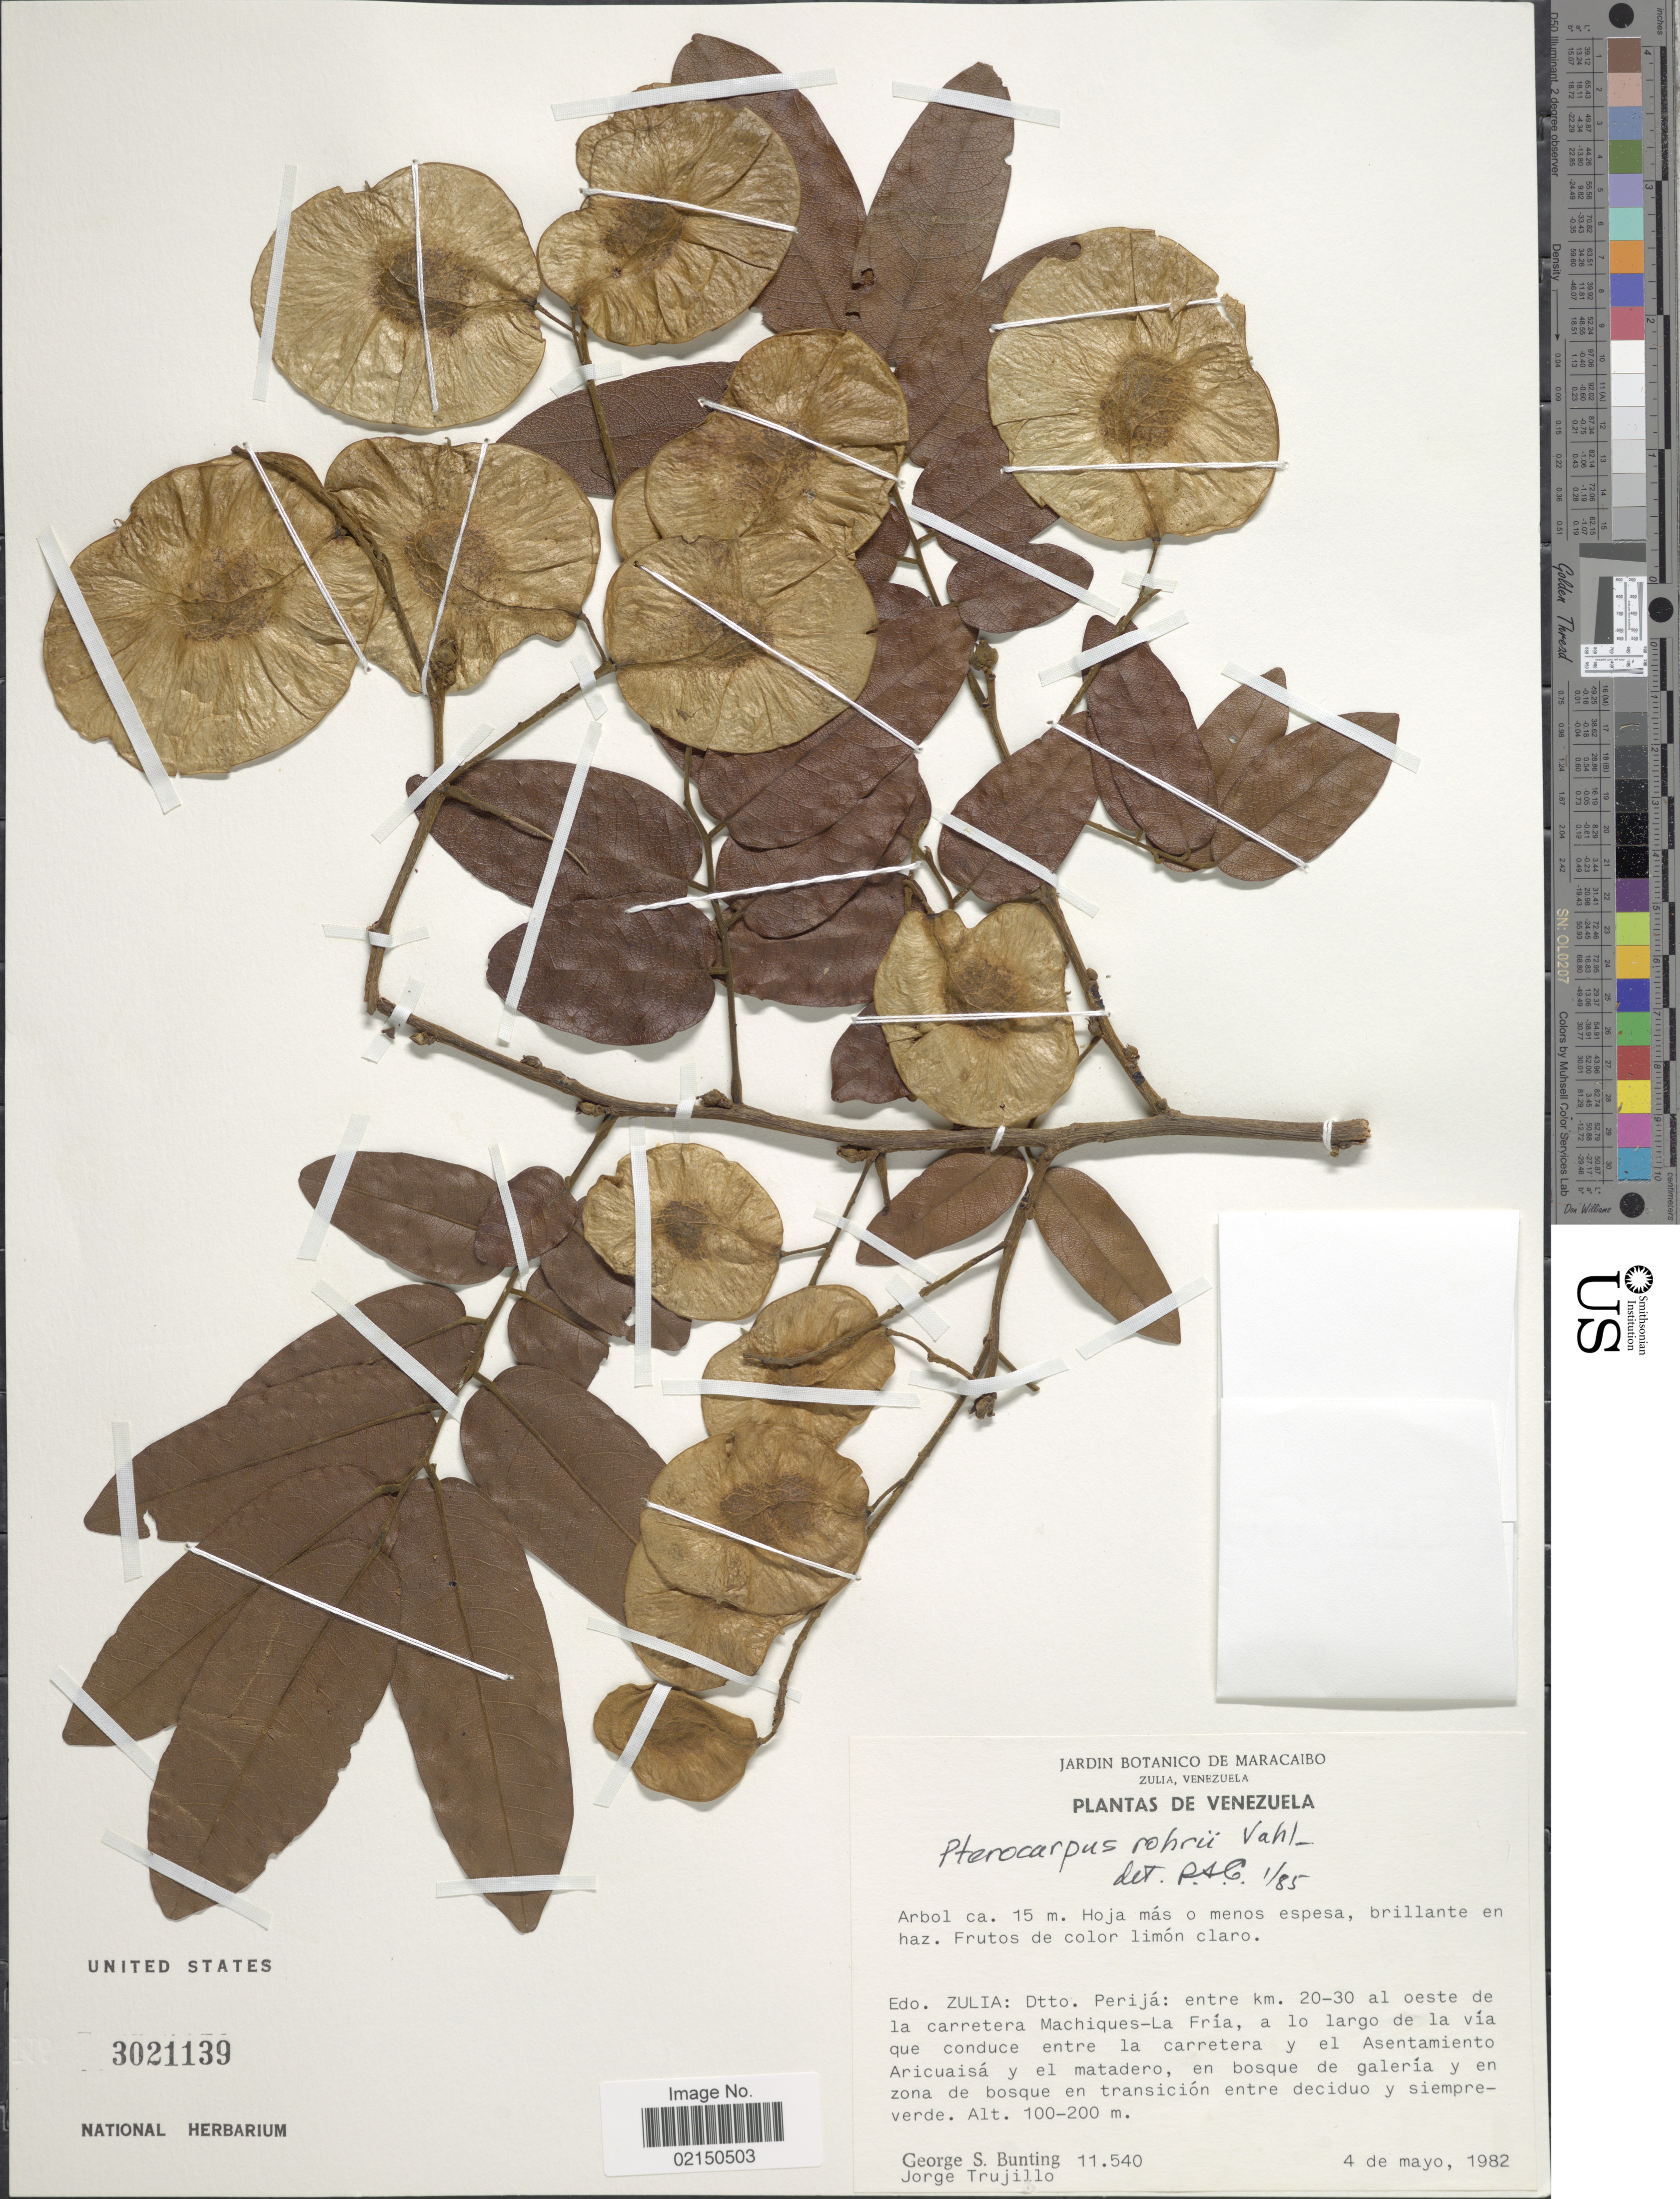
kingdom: Plantae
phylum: Tracheophyta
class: Magnoliopsida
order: Fabales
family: Fabaceae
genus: Pterocarpus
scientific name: Pterocarpus rohrii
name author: Vahl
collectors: G. S. Bunting & J. Trujillo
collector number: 11540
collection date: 1982-05-04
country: Venezuela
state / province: Zulia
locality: Dtto. Perija: entre km. 20-30 al oeste de la carretera Machiques-La Fria, a lo largo de la via que conduce entre la carretera y el Asentamiento Aricuaisa y el matadero, en bosque de galeria y en zona bosque en transicion entre deciduo y siempreverder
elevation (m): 100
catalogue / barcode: US 3021139